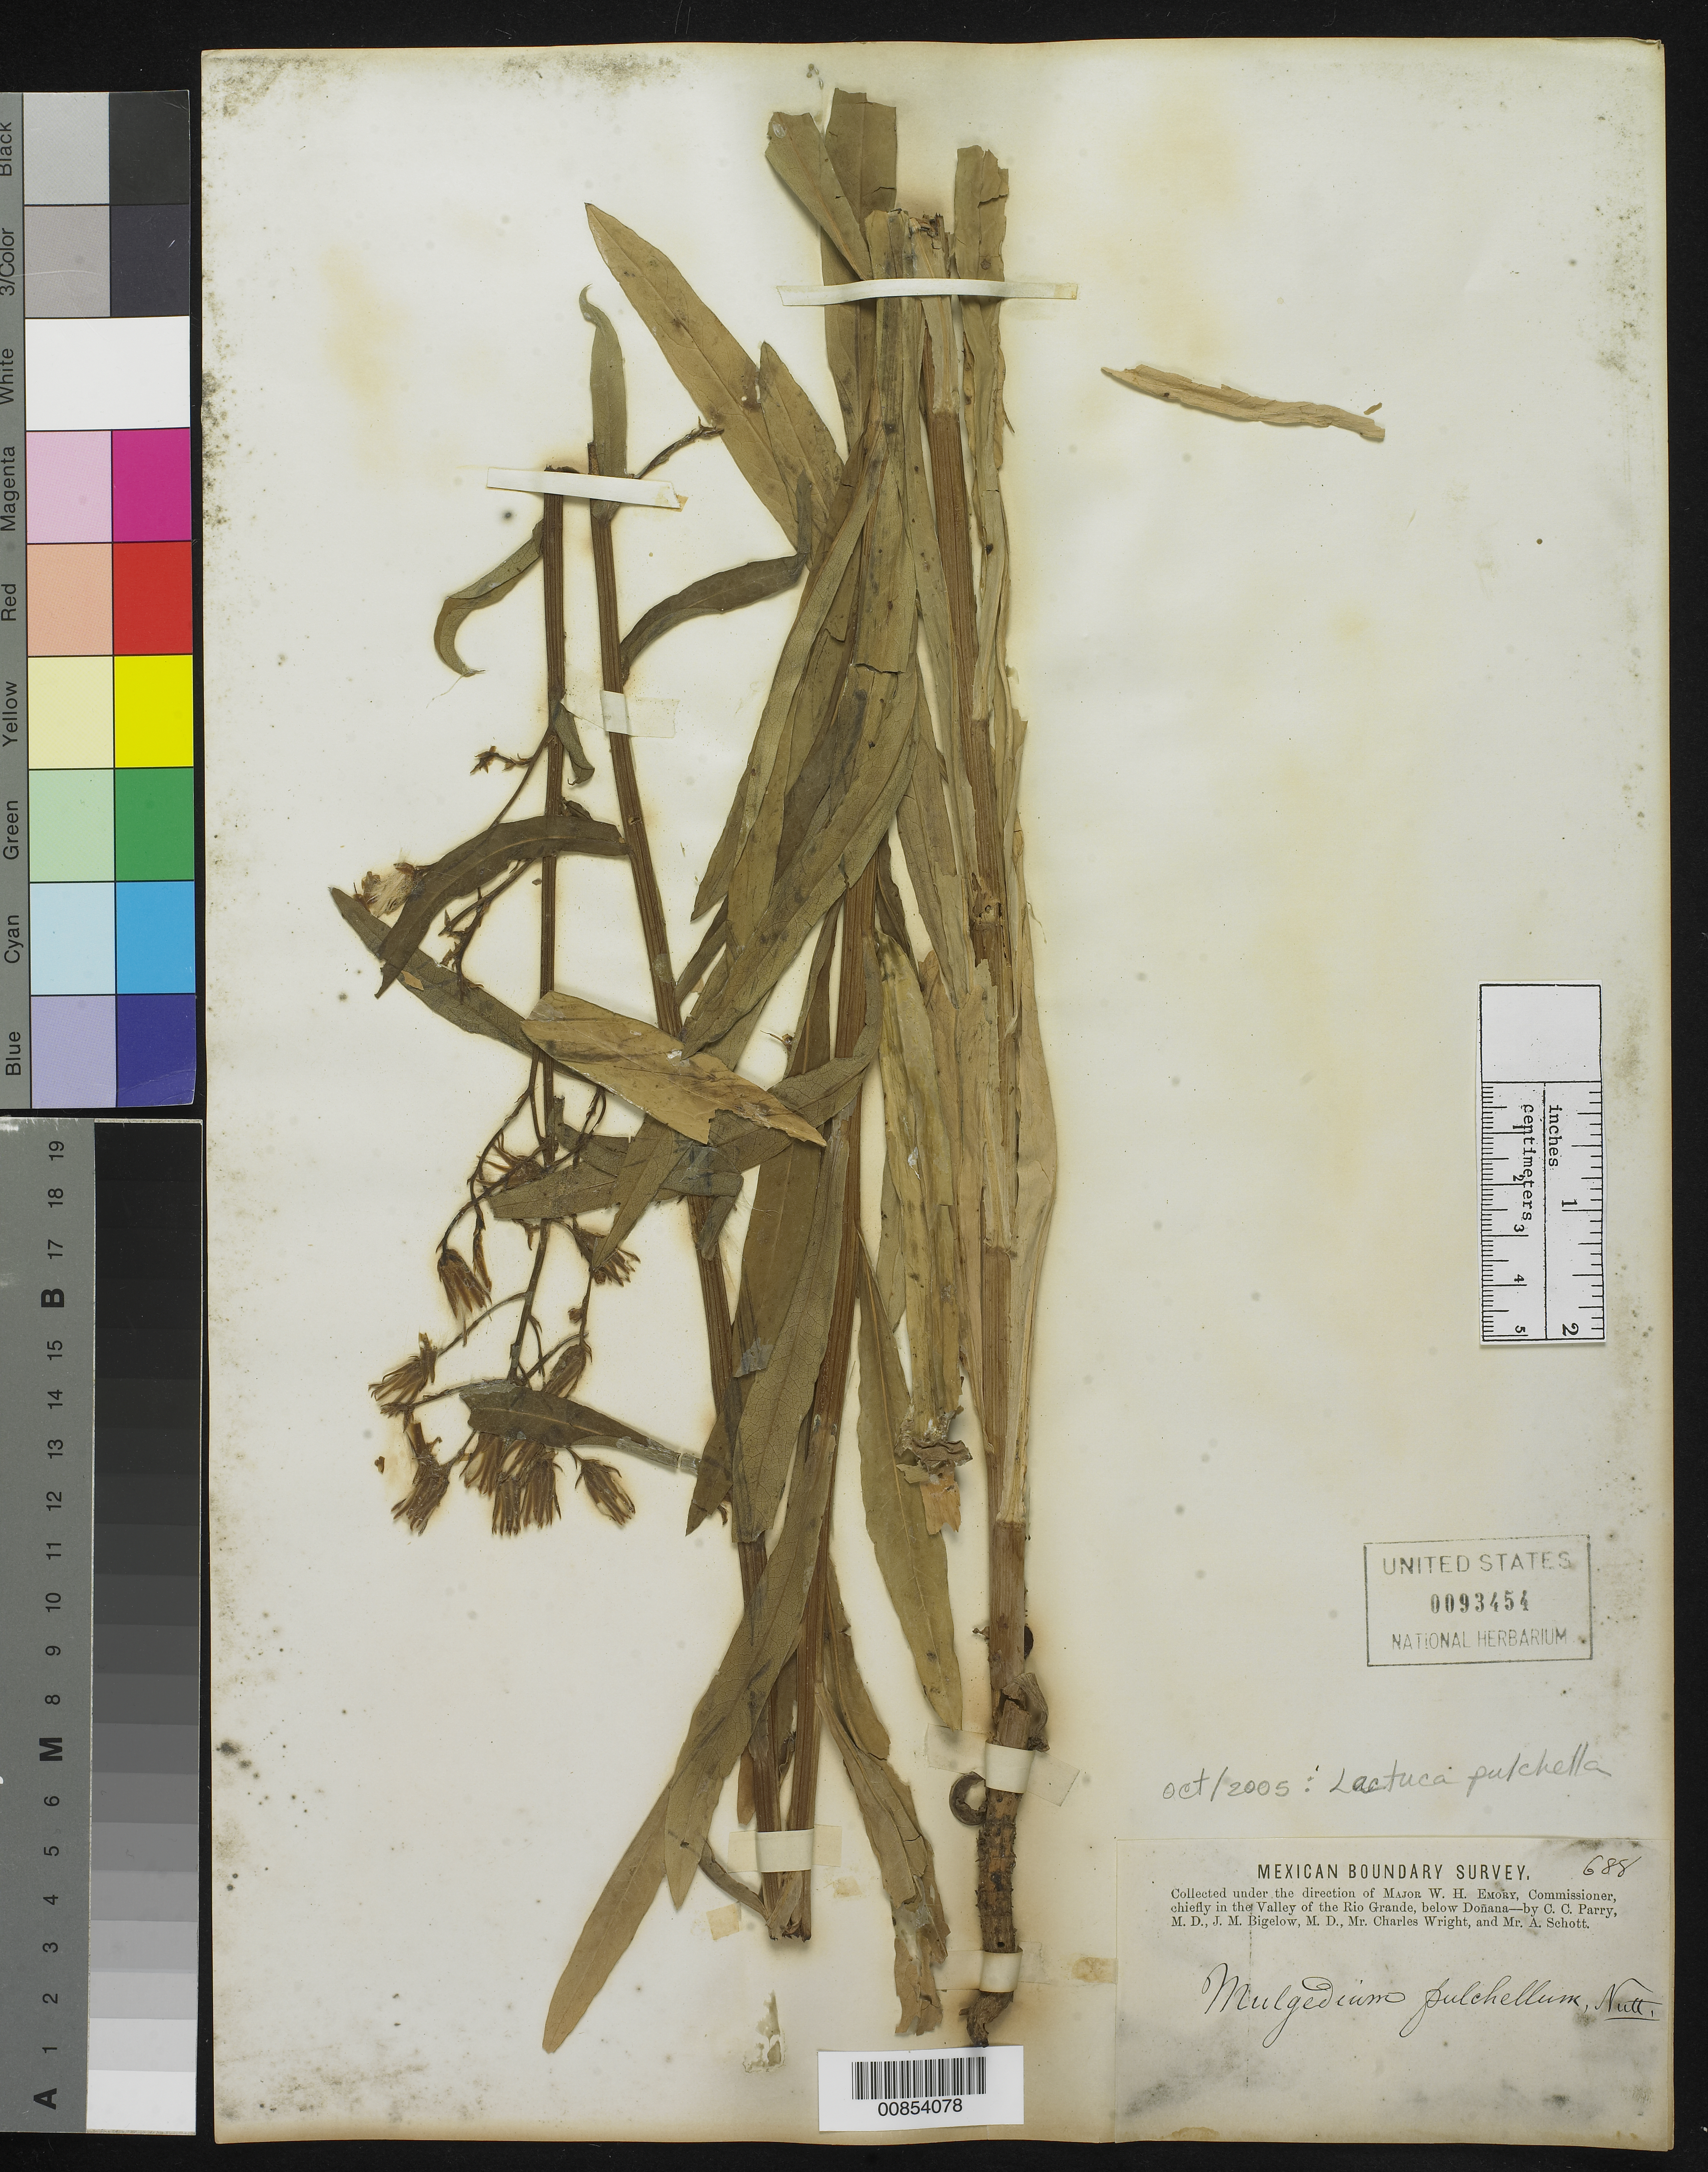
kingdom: Plantae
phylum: Tracheophyta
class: Magnoliopsida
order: Asterales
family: Asteraceae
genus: Lactuca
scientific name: Lactuca tatarica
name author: (L.) C.A. Mey.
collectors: C. C. Parry, J. M. Bigelow, C. Wright & A. C. V. Schott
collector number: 688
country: United States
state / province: New Mexico / Texas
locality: Valley of the Rio Grande, below Doñana.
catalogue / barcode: US 93454